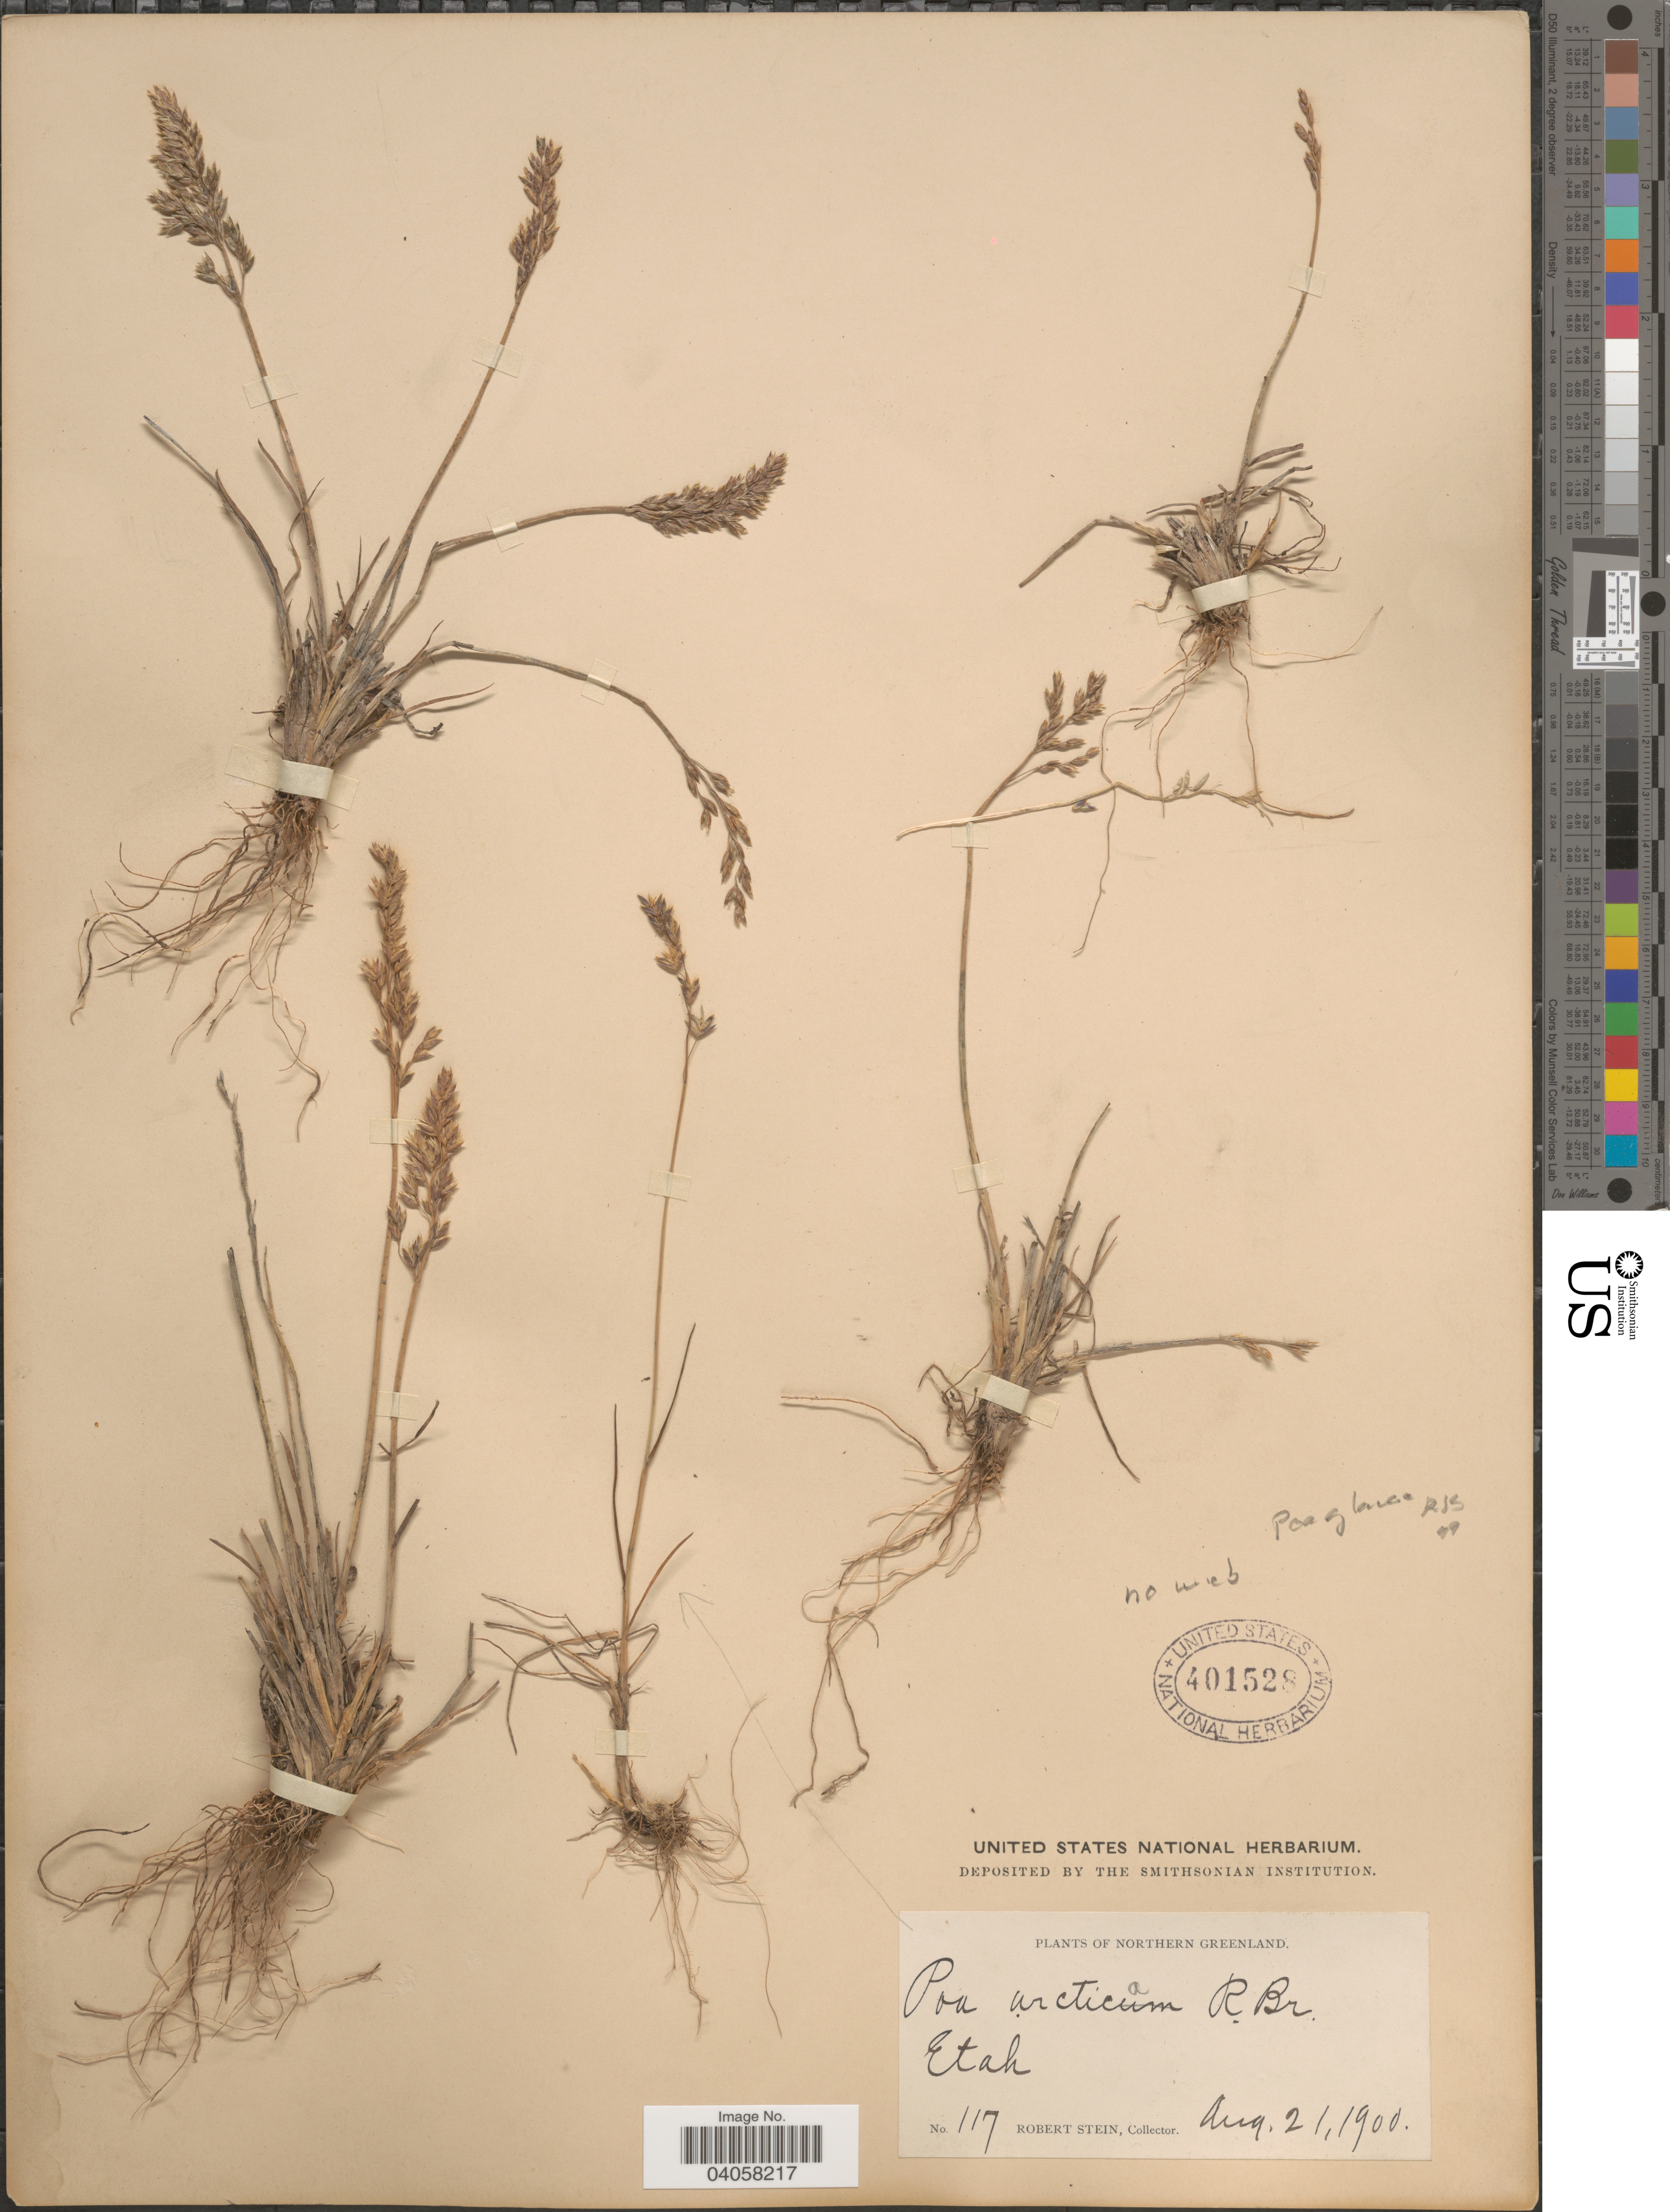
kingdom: Plantae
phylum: Tracheophyta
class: Liliopsida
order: Poales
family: Poaceae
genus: Poa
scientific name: Poa glauca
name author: Vahl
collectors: R. Stein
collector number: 117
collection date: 1900-08-21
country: Greenland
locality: Northern Greenland. Etah.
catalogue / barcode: US 401528